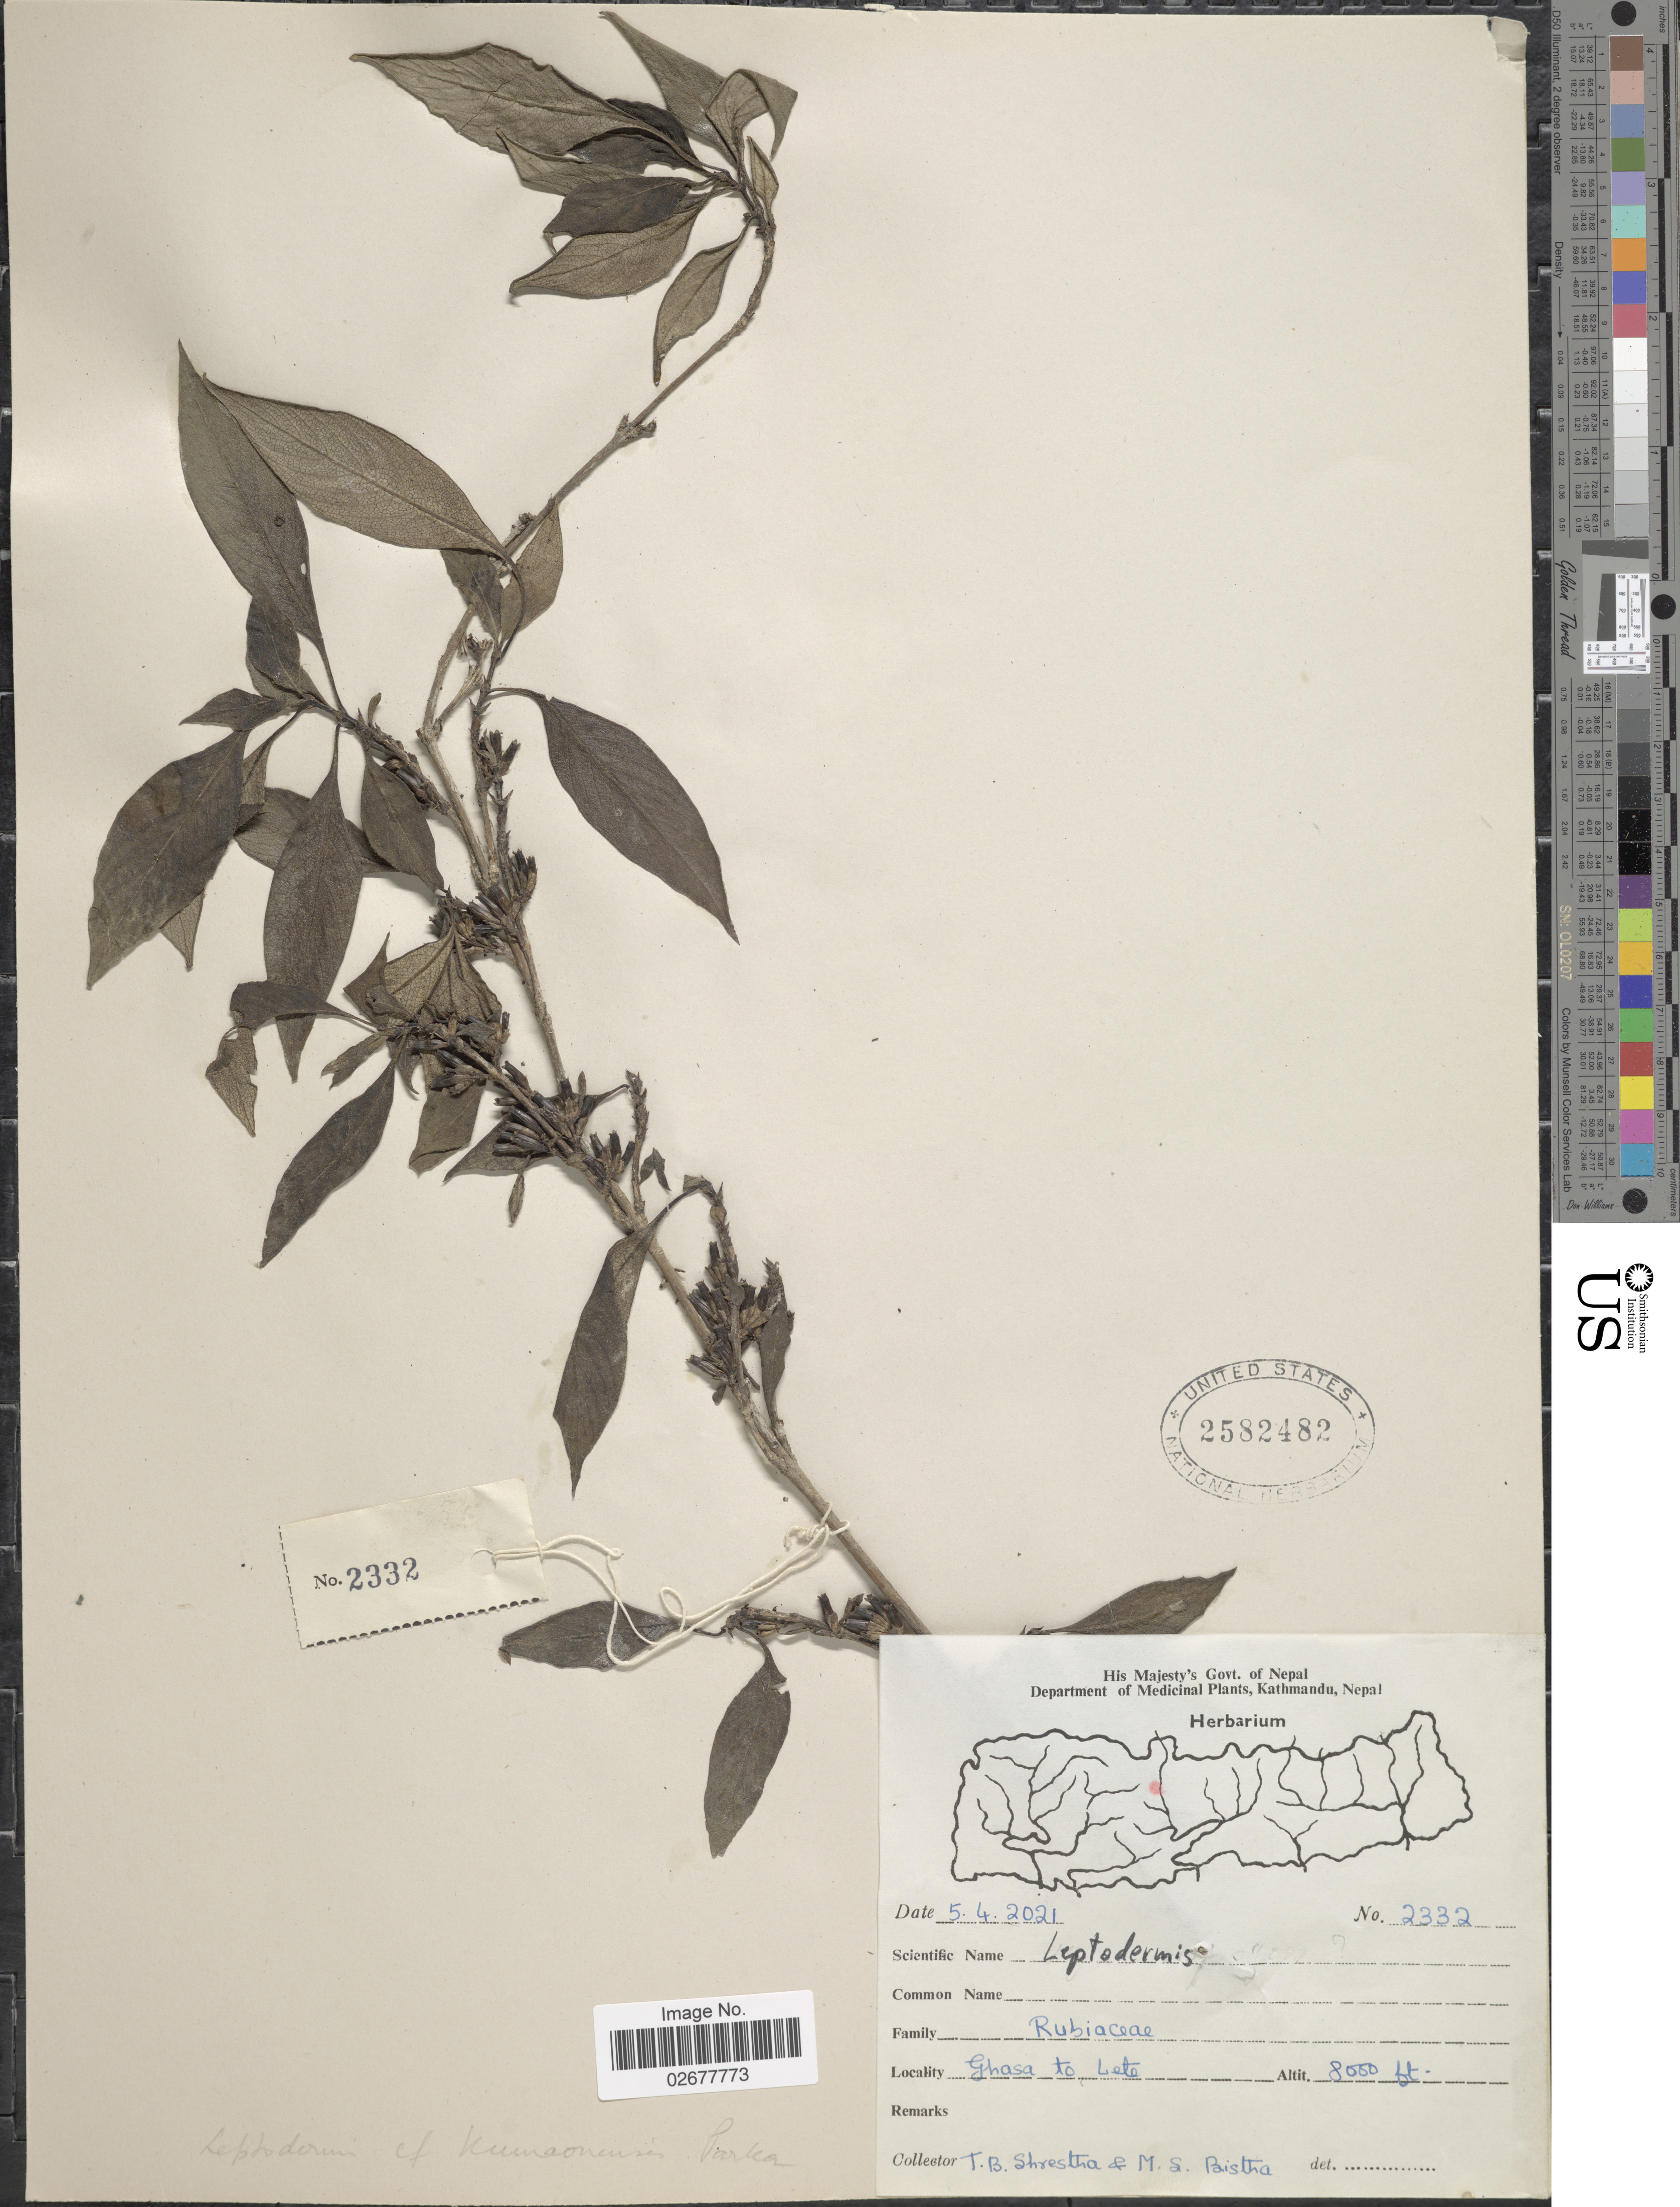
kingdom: Plantae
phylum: Tracheophyta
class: Magnoliopsida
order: Gentianales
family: Rubiaceae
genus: Leptodermis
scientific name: Leptodermis sp.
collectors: T. B. Shrestha & M. Bistha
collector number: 2332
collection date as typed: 5-4-2021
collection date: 1964-04-05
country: Nepal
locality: Ghasa to Lete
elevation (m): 2438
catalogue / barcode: US 2582482